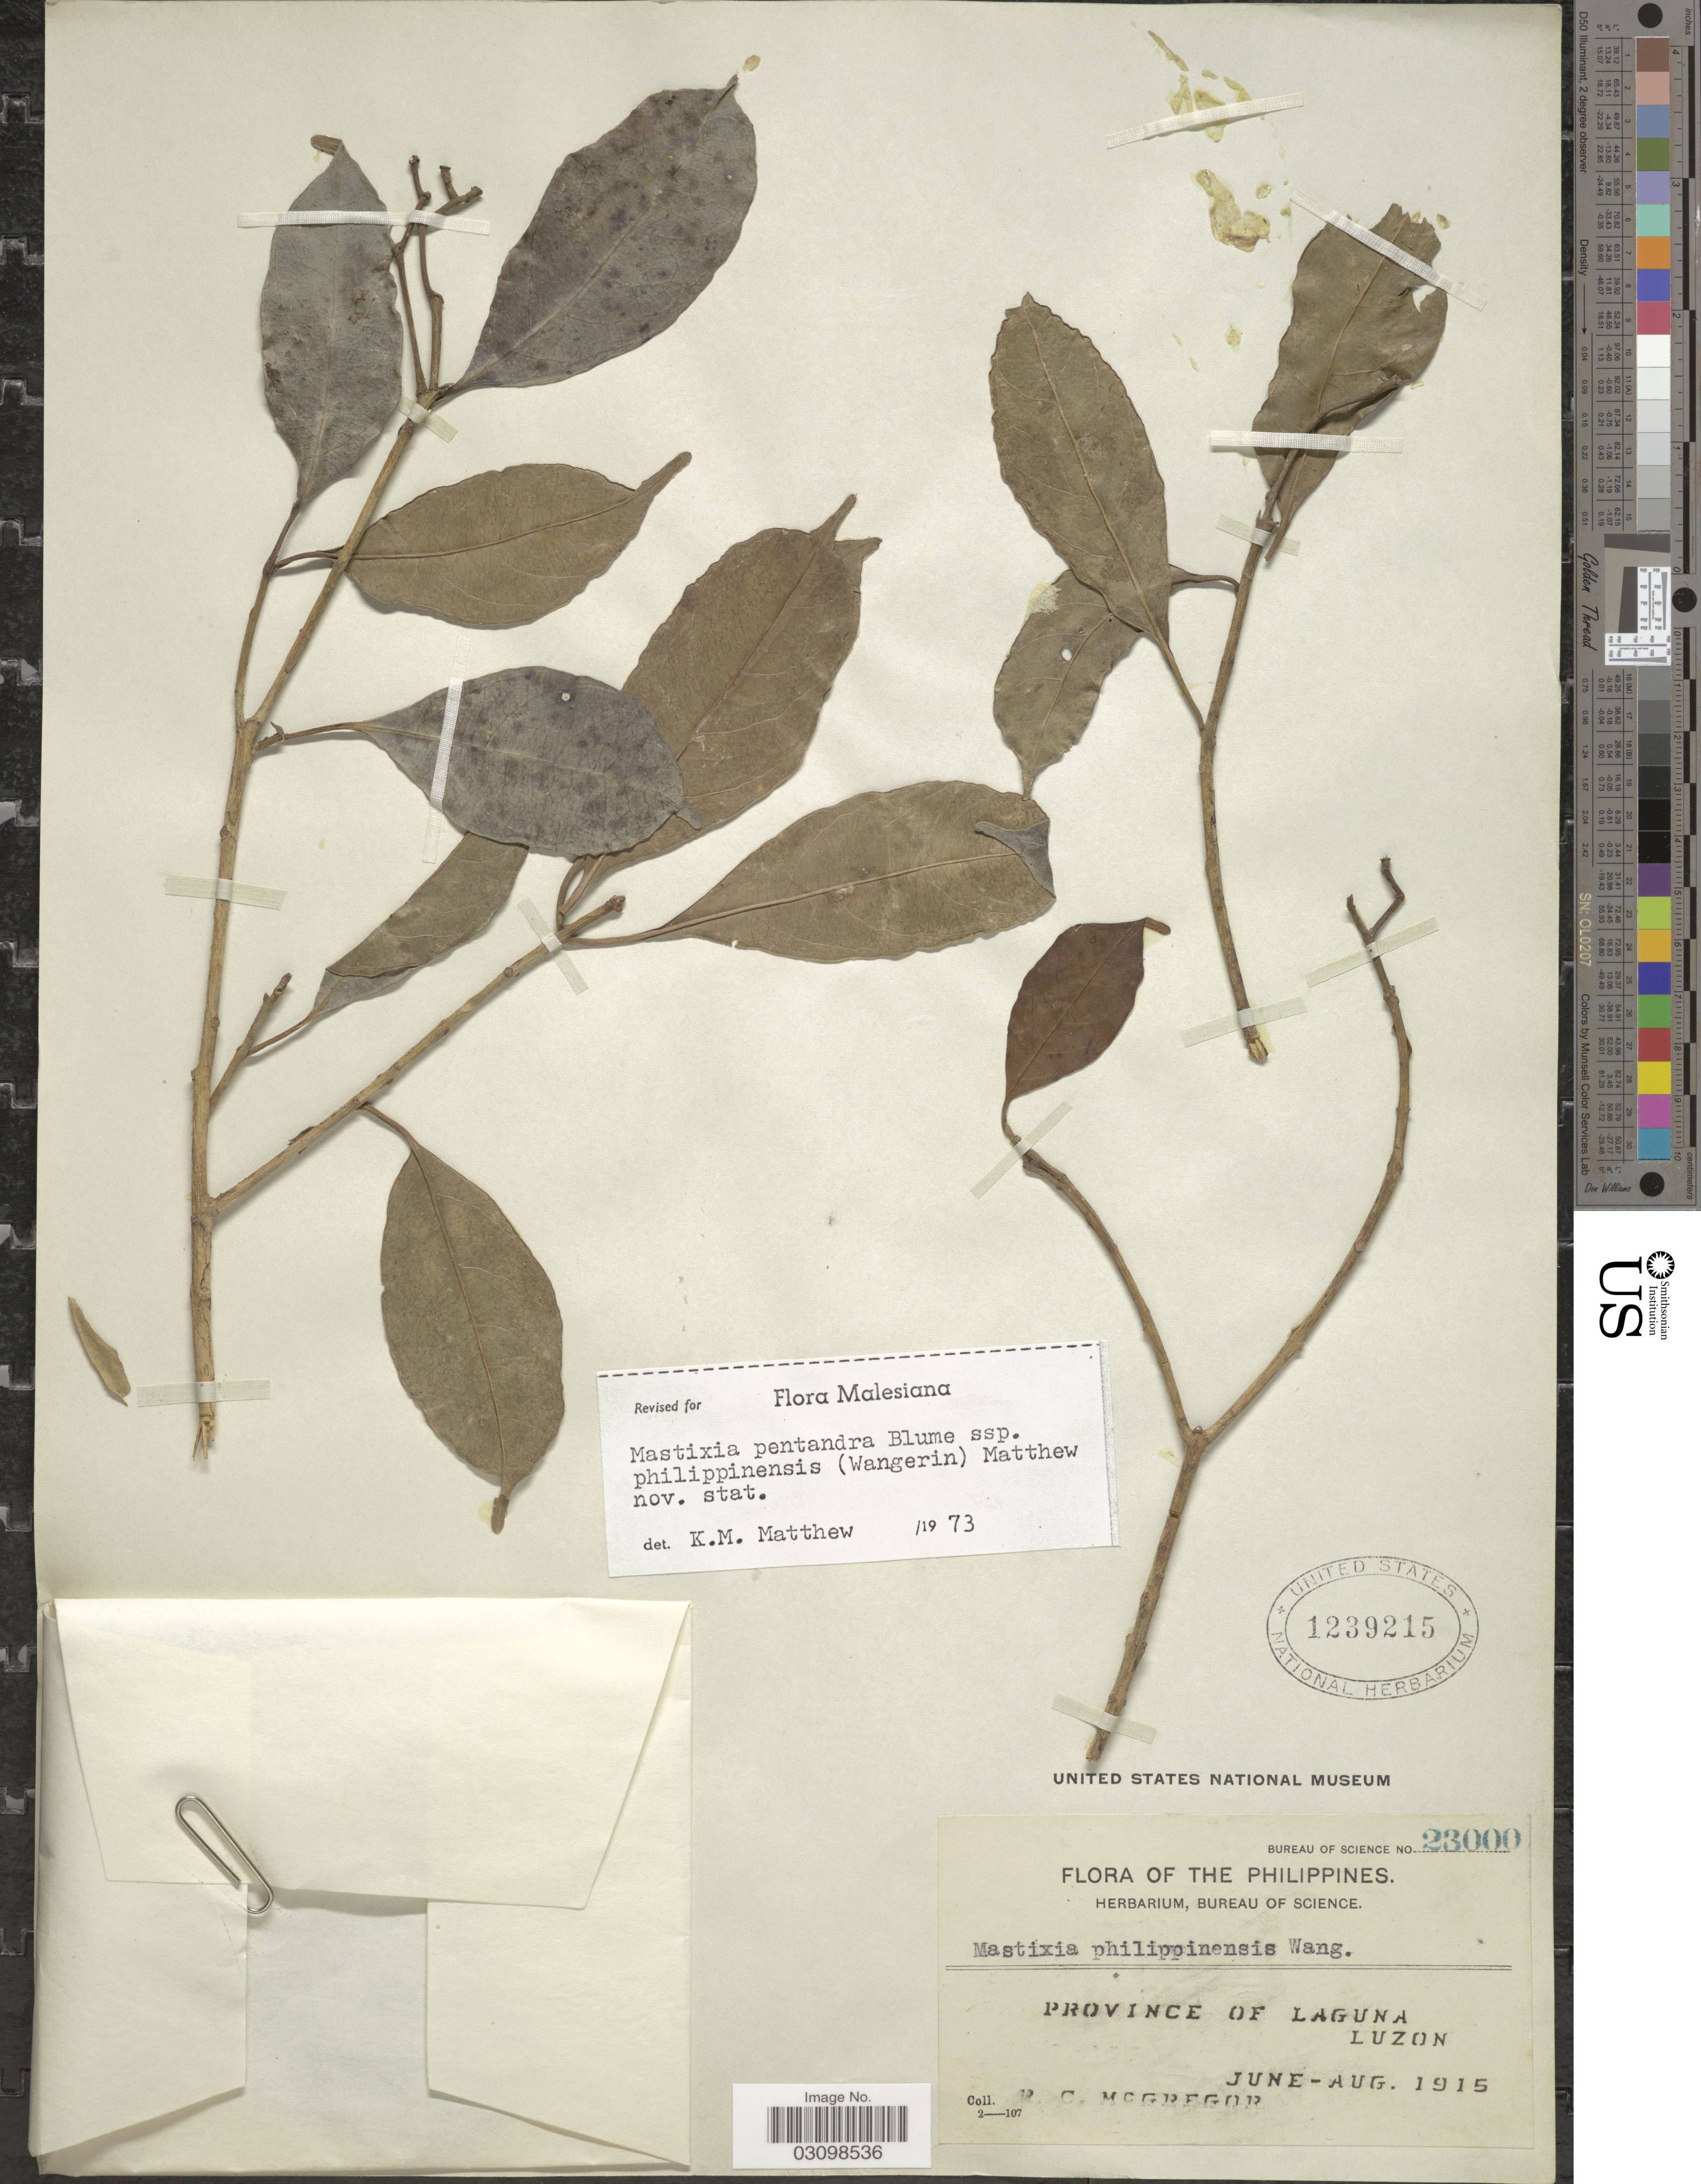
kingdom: Plantae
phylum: Tracheophyta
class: Magnoliopsida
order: Cornales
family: Nyssaceae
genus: Mastixia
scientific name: Mastixia pentandra subsp. philippinensis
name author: Wangerin & K.M. Matthew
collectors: R. C. McGregor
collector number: Bureau of science 23000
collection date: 1915-06/1915-08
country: Philippines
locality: Province of Laguna, Luzon.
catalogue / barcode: US 1239215